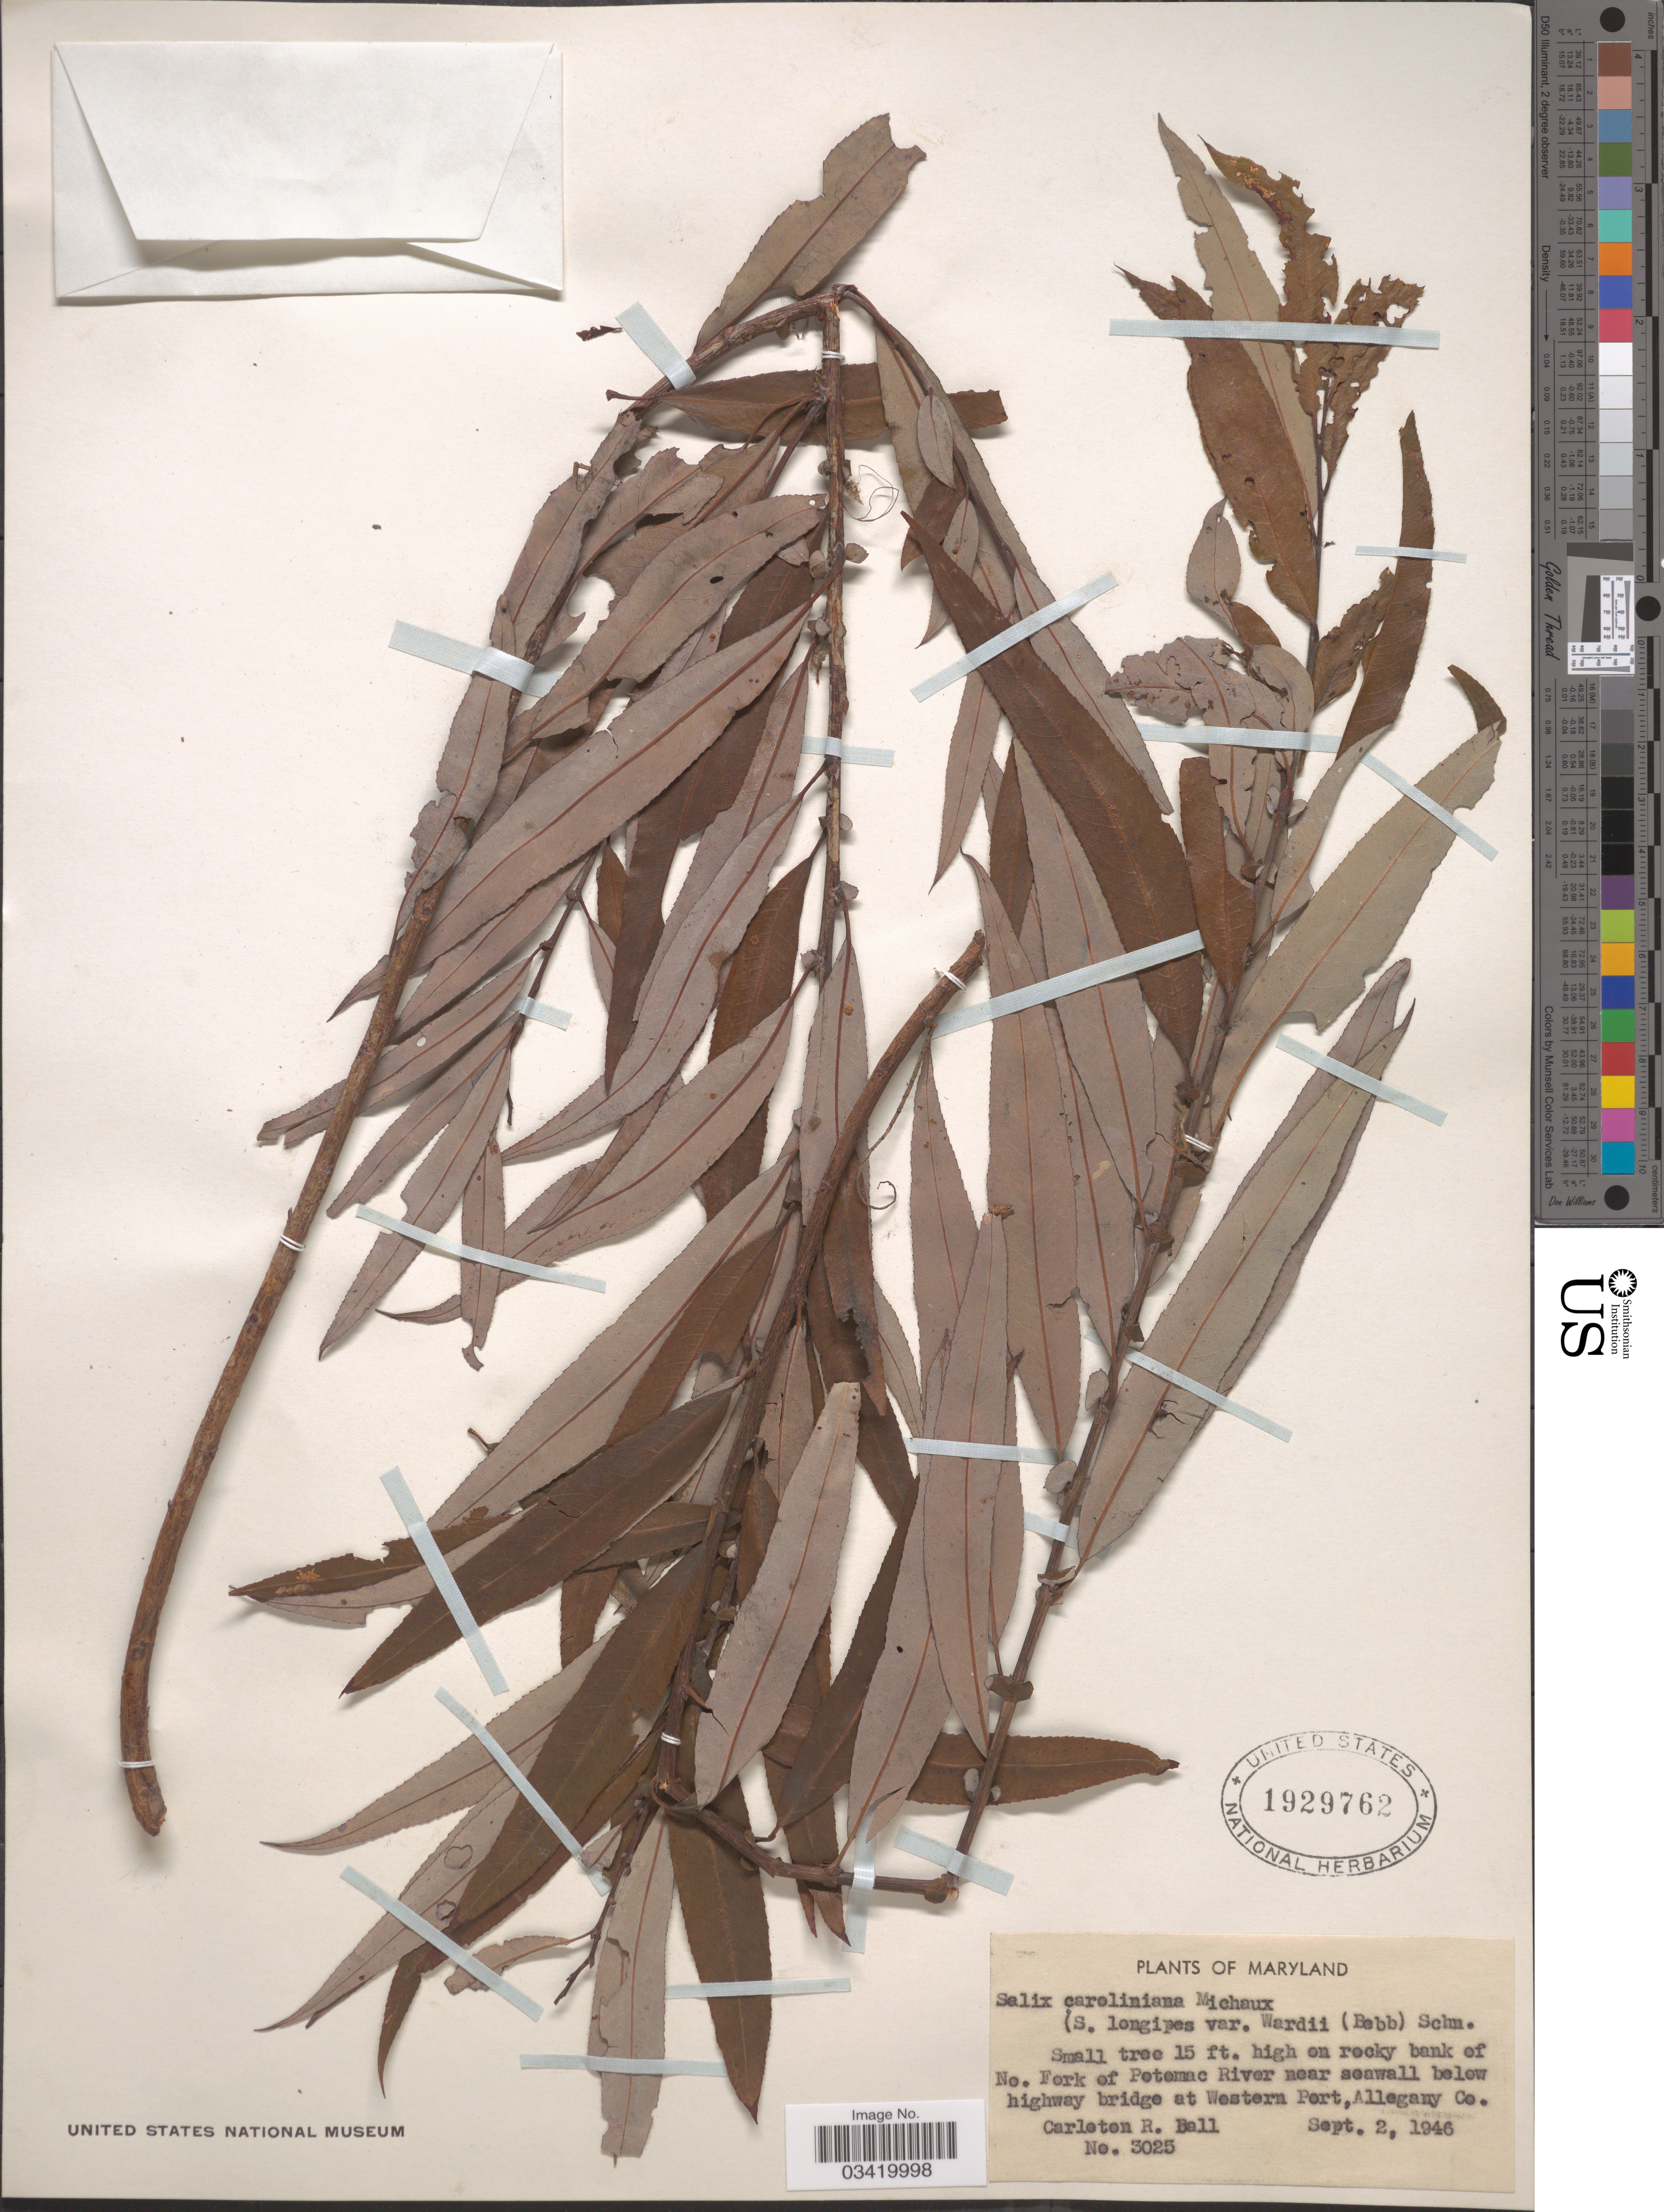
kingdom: Plantae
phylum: Tracheophyta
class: Magnoliopsida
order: Malpighiales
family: Salicaceae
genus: Salix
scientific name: Salix caroliniana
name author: Michx.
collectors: C. R. Ball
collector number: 3025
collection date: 1946-09-02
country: United States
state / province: Maryland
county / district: Allegany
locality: On rocky bank of No. Fork of Potomac River near seawall below highway bridge at Western Port, Allegany Co.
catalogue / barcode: US 1929762